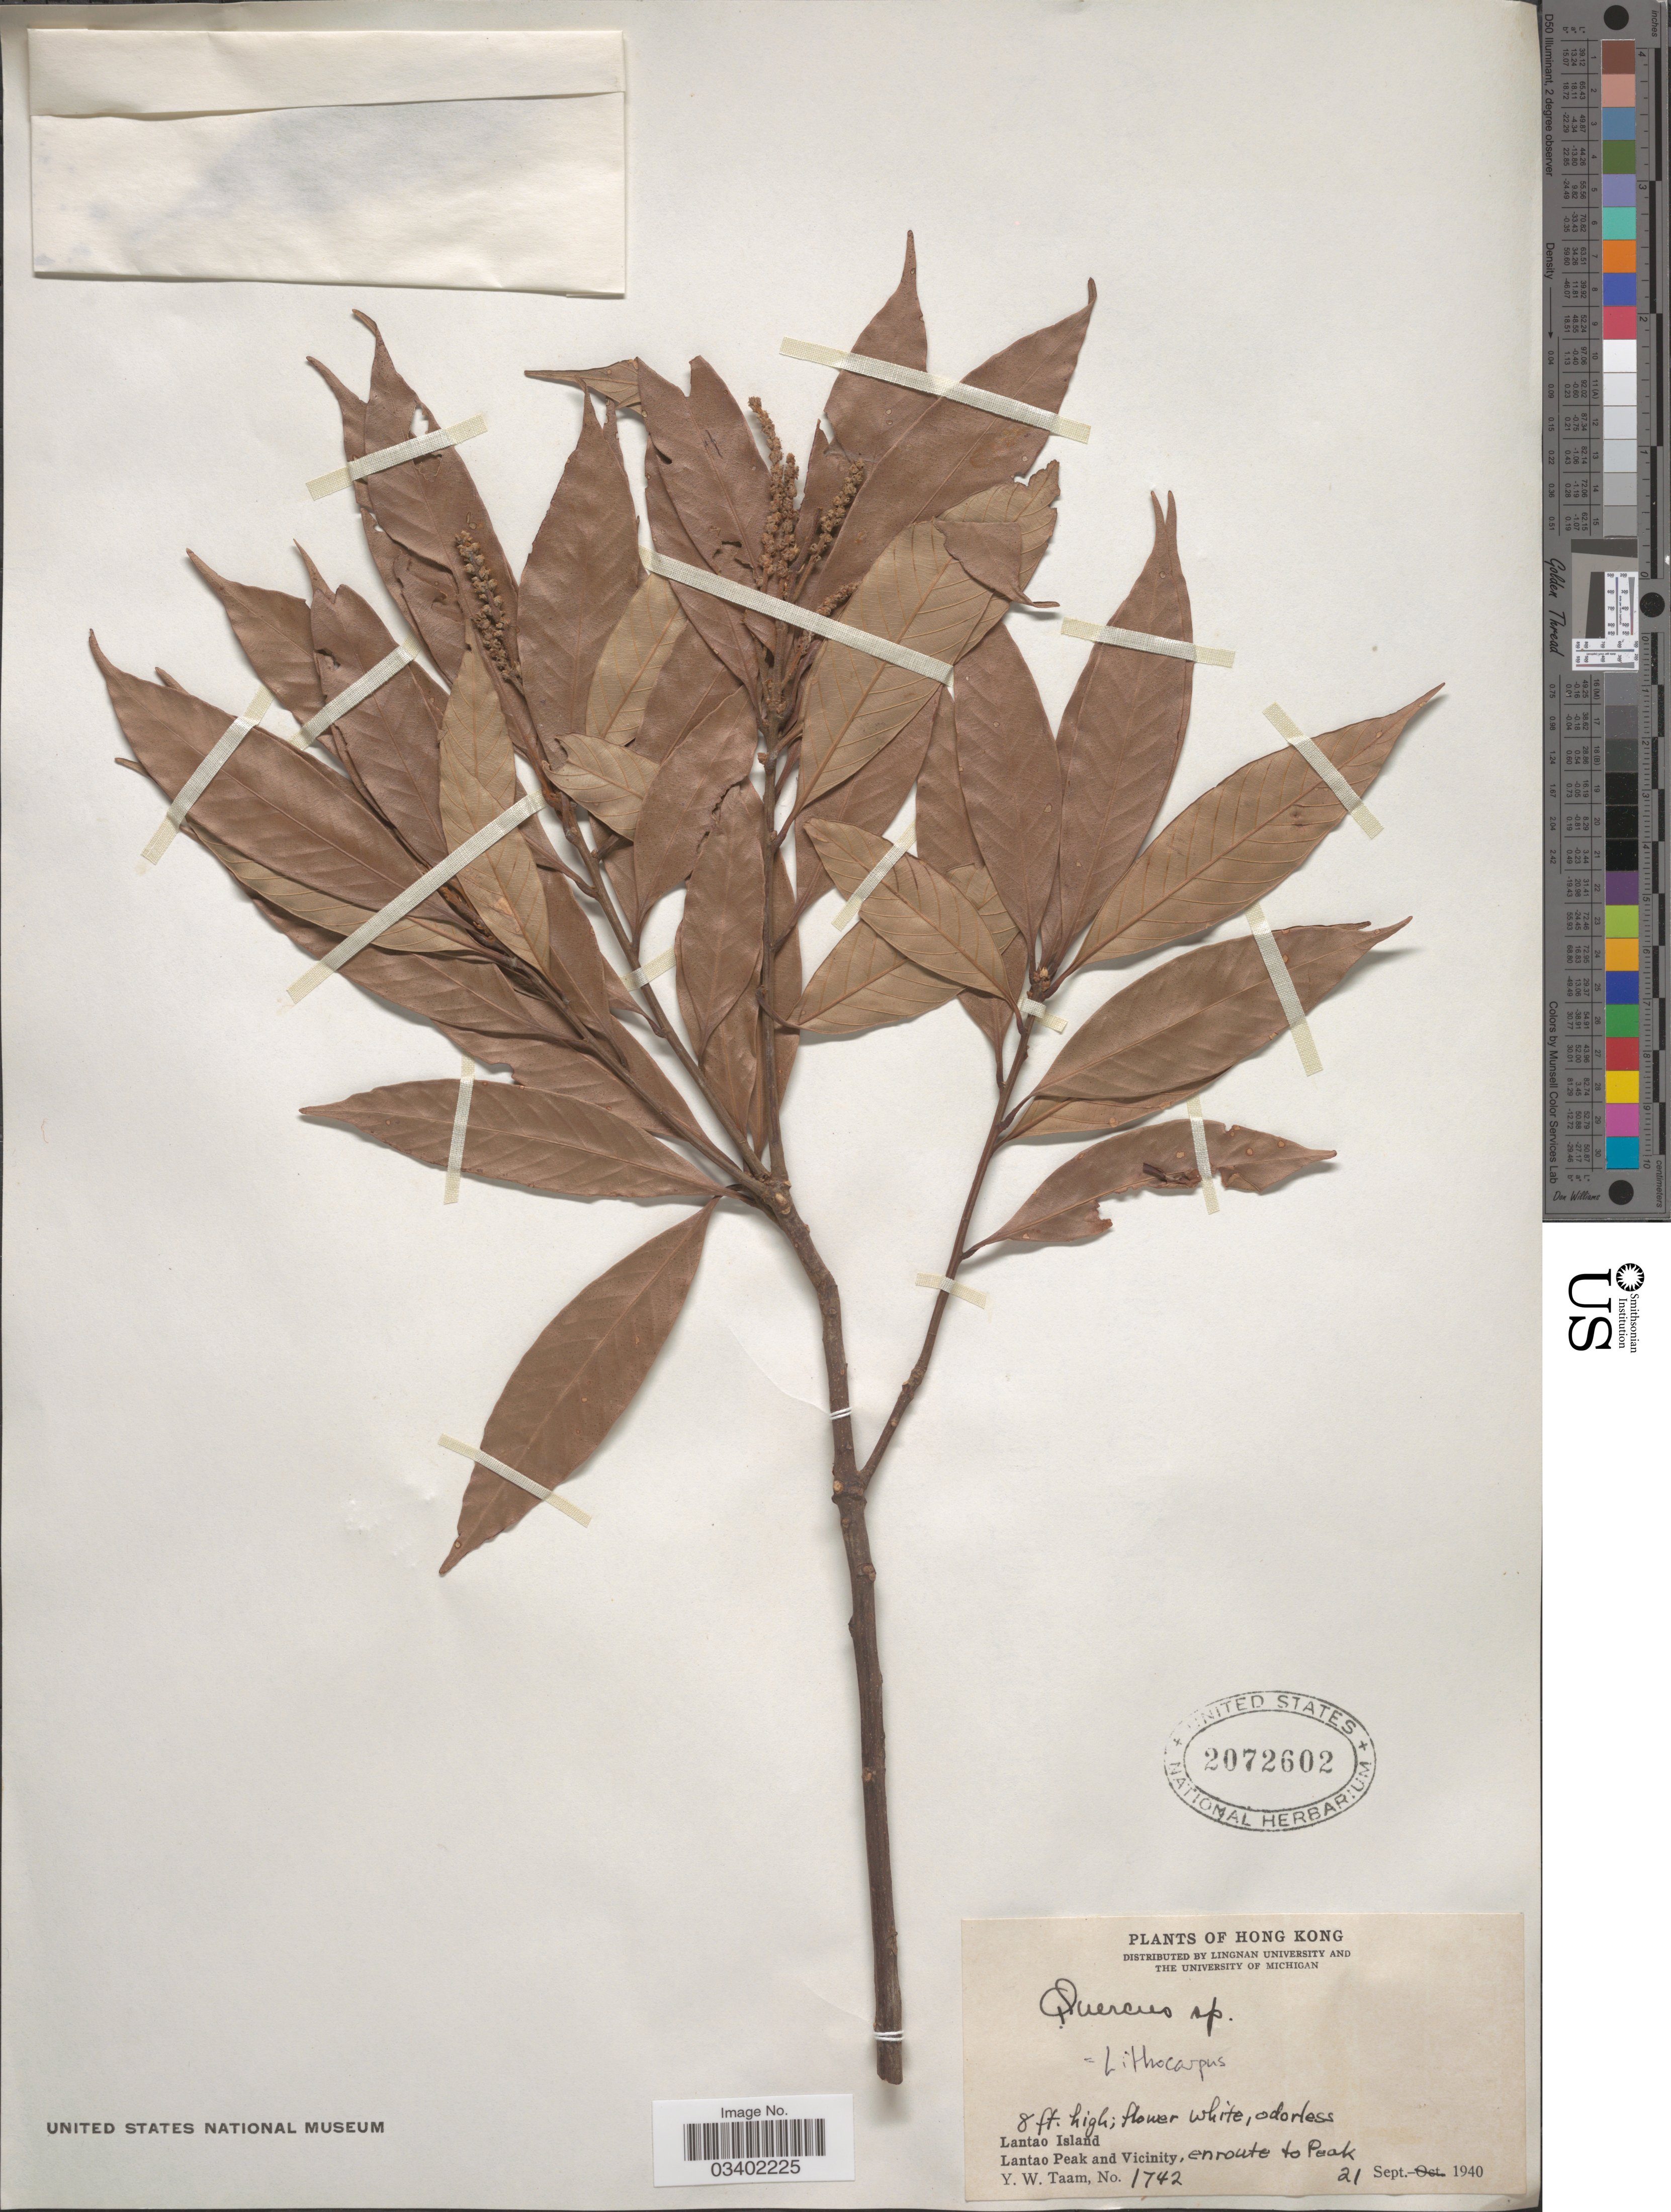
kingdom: Plantae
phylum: Tracheophyta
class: Magnoliopsida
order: Fagales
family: Fagaceae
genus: Lithocarpus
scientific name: Lithocarpus sp.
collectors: Y. W. Taam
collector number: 1742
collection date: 1940-09-21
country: China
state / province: Hong Kong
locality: Lantao Island. Lantao Peak and Vicinity, enroute to Peak.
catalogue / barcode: US 2072602